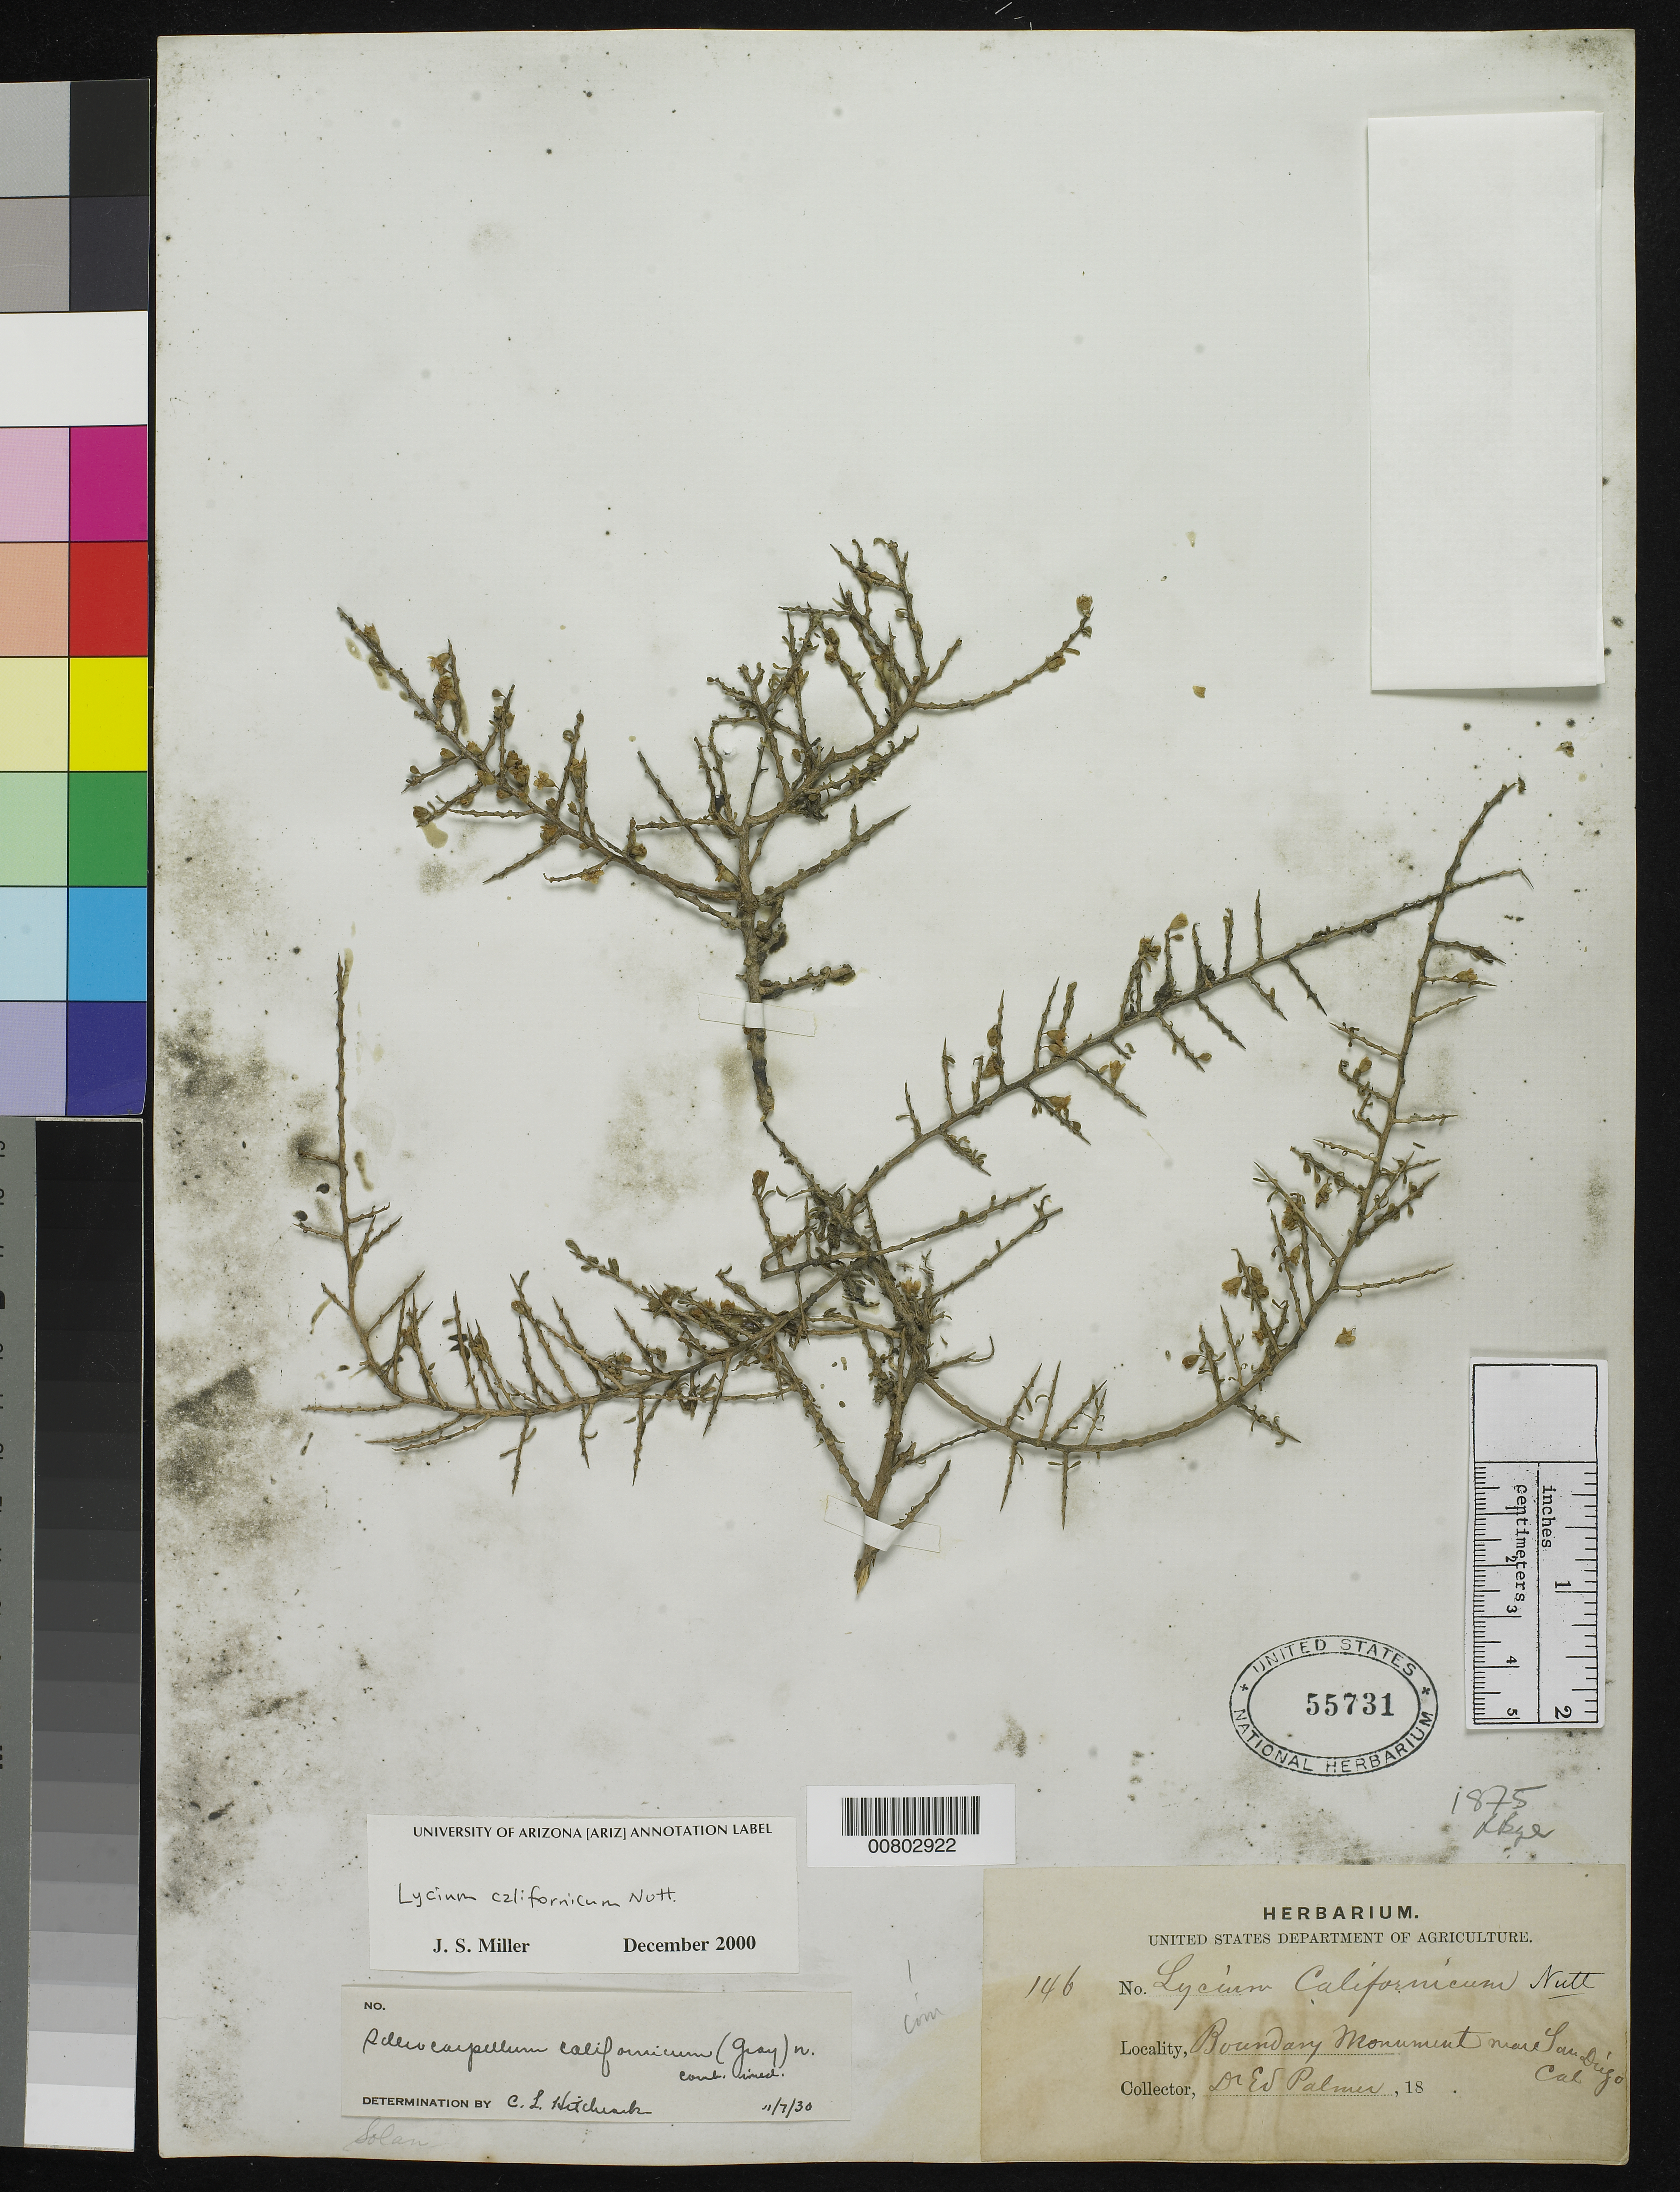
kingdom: Plantae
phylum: Tracheophyta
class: Magnoliopsida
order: Solanales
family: Solanaceae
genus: Lycium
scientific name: Lycium californicum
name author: Nutt. ex A. Gray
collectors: E. Palmer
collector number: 146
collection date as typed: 1875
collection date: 1875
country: United States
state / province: California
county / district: San Diego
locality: Boundary Monument near San Diego, California.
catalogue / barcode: US 55731